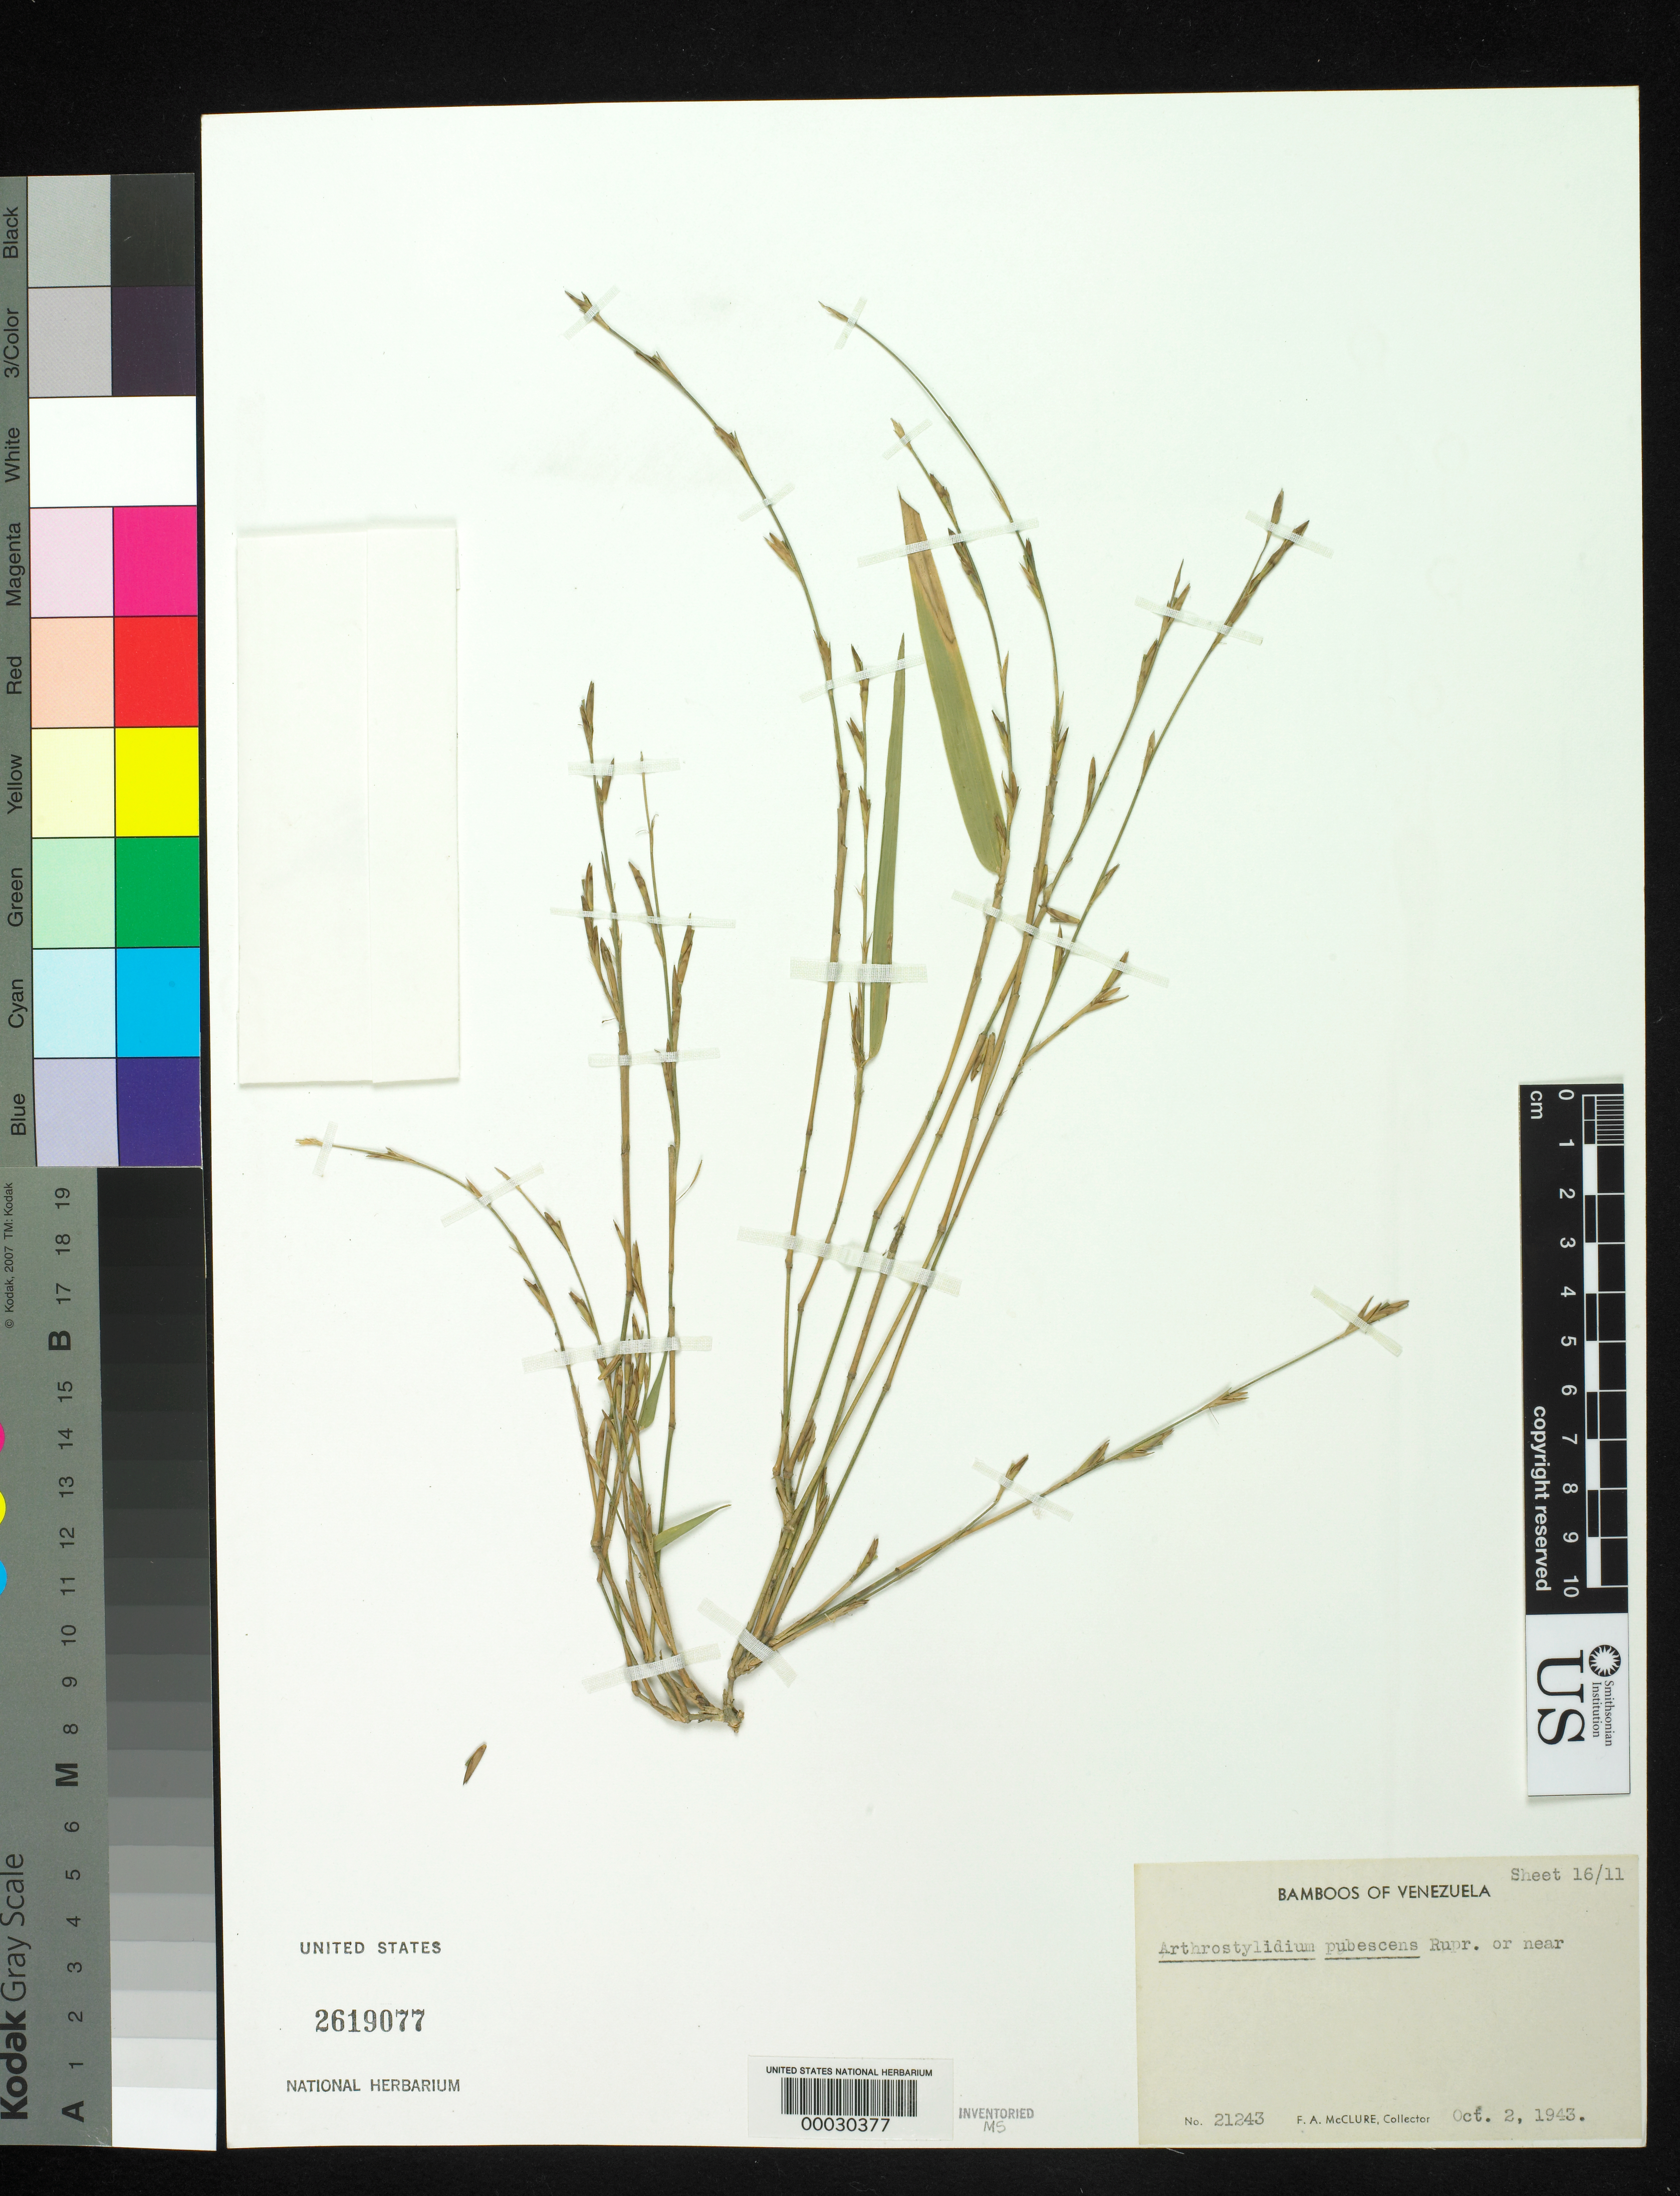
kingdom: Plantae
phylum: Tracheophyta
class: Liliopsida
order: Poales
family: Poaceae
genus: Arthrostylidium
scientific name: Arthrostylidium pubescens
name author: Rupr.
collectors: F. A. McClure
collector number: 21243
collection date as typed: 02 Oct 1943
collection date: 1943-10-02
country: Brazil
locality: El avila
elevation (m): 1700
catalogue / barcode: US 2619077